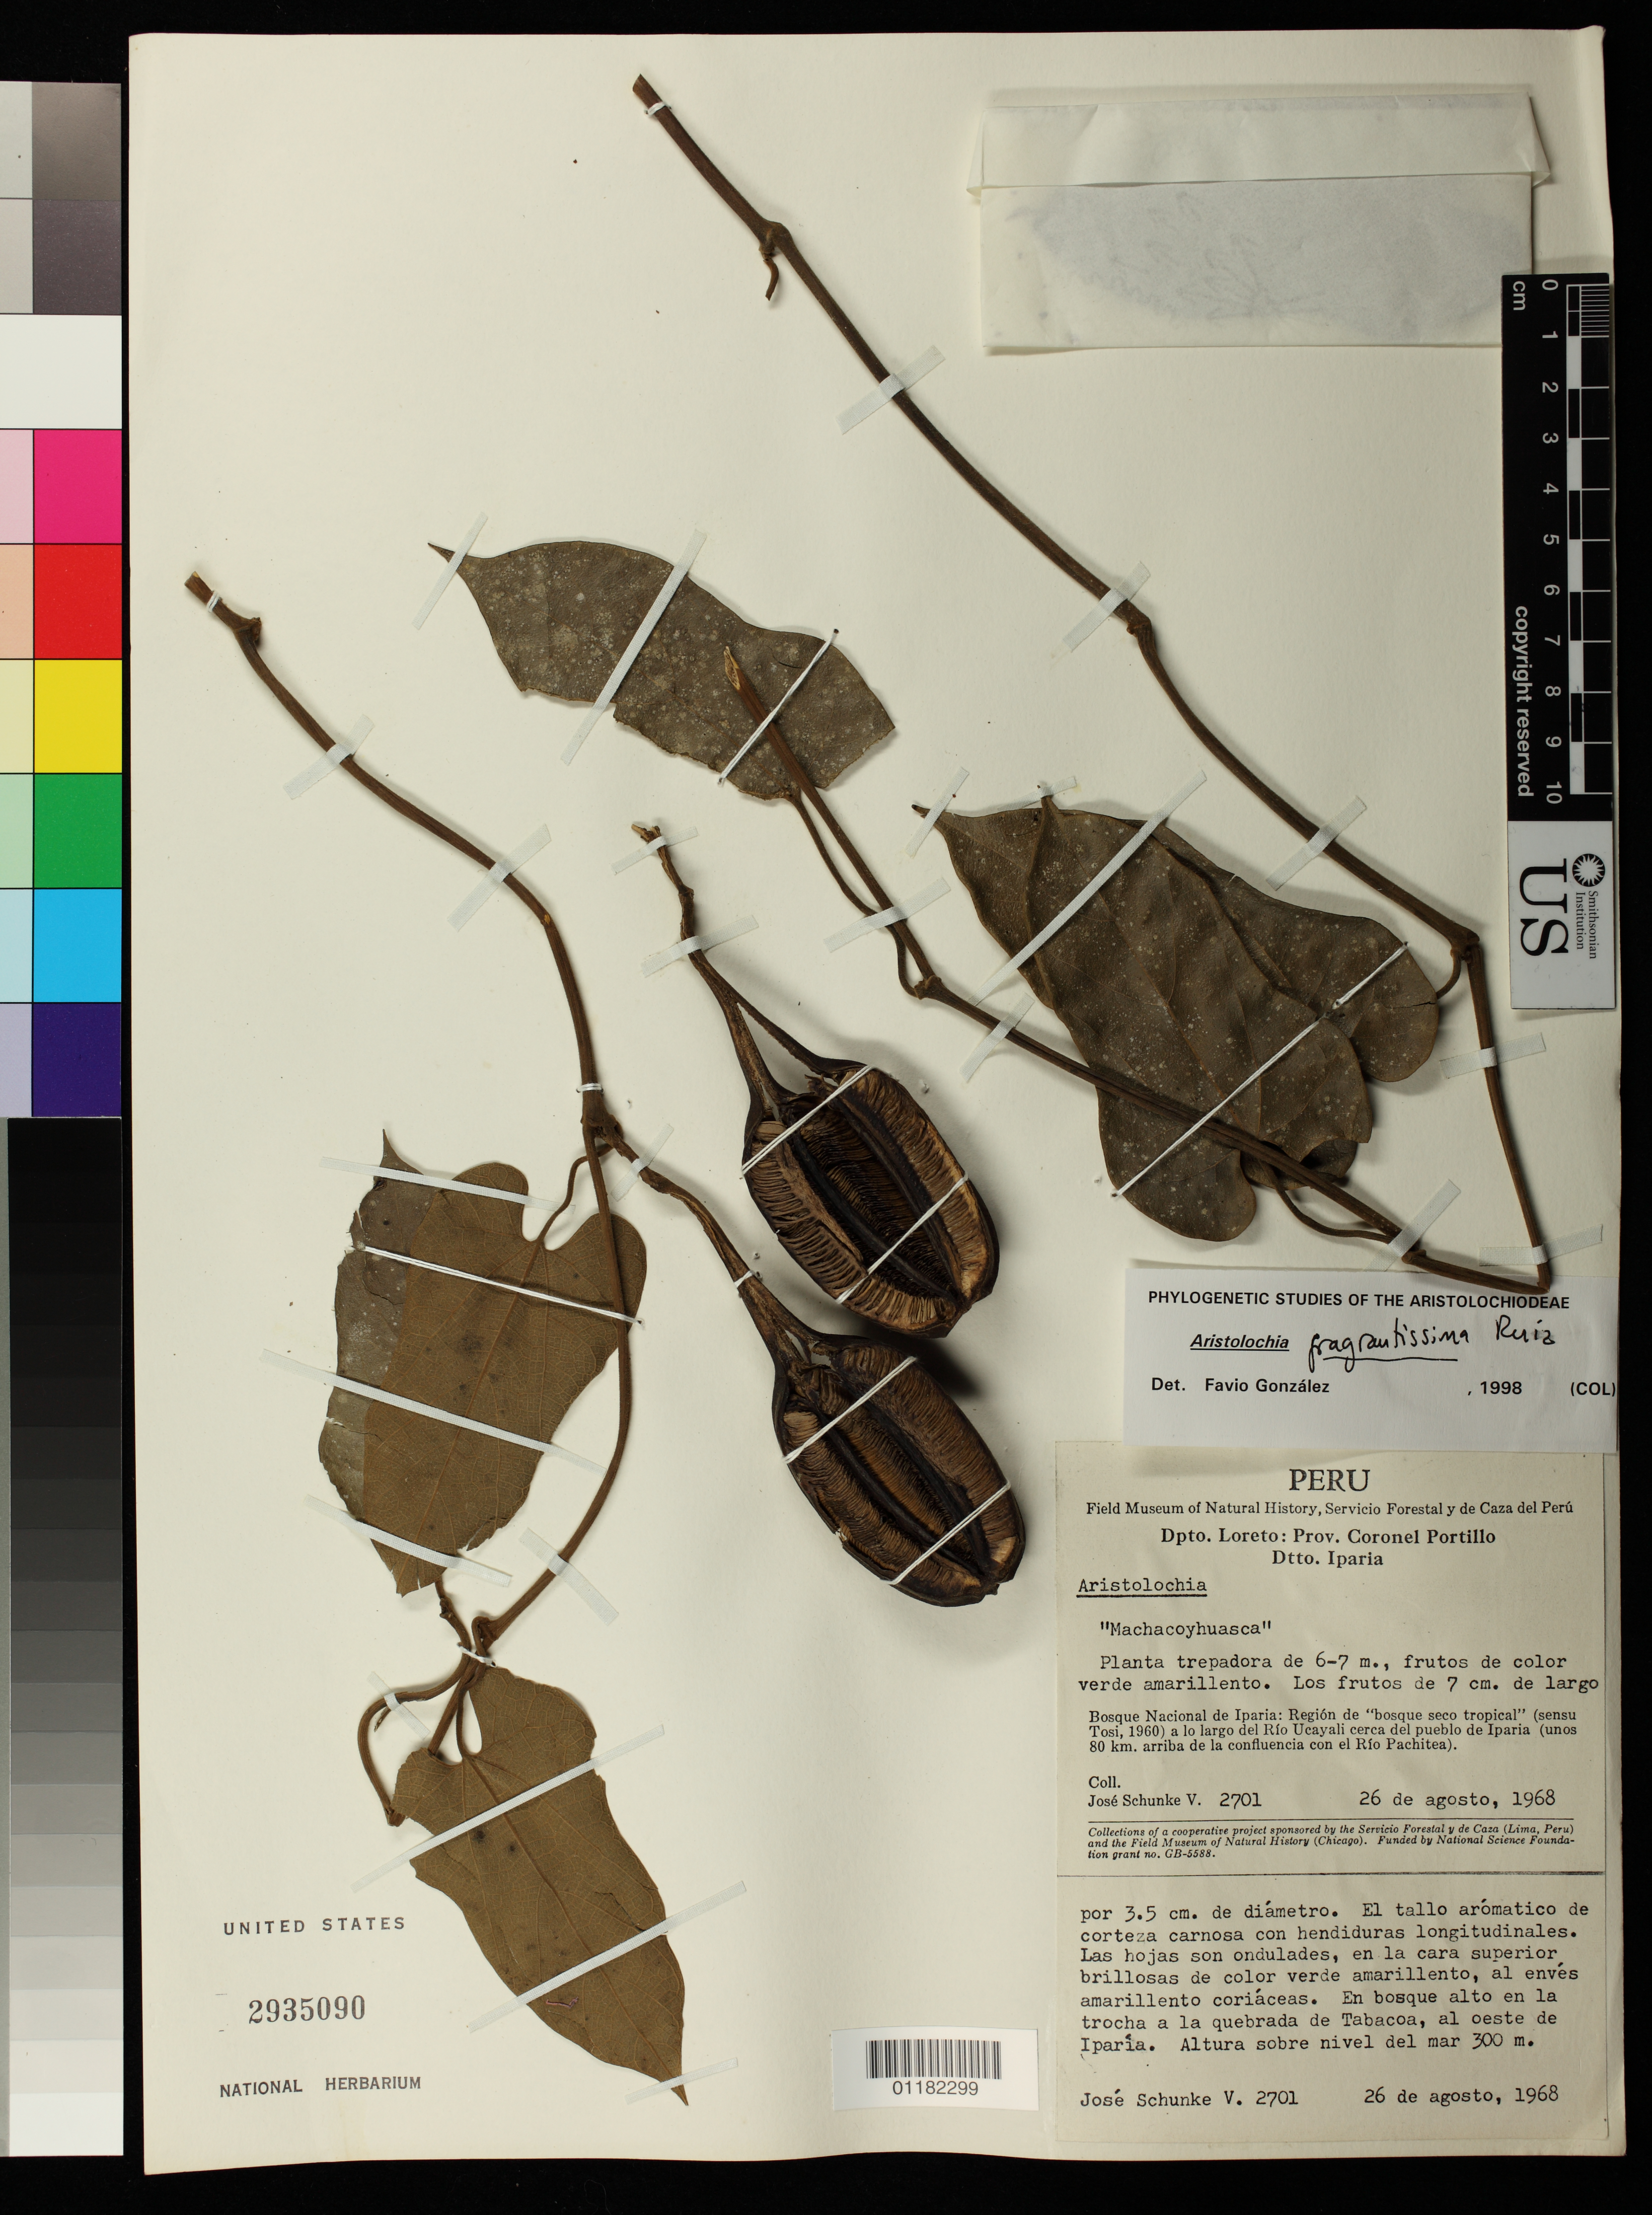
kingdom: Plantae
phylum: Tracheophyta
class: Magnoliopsida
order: Piperales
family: Aristolochiaceae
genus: Aristolochia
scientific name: Aristolochia fragrantissima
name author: Ruiz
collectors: J. Schunke Vigo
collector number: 2701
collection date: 1968-08-26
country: Peru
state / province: Loreto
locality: Province: Coronel Portillo, District: Iparia. Bosque Nacional de Iparia: a lo largo del Rio Ucayali cerca de pueblo de Iparia (unos 80 km arriba de la confluencia con el Rio Pachitea). En bosque alto en las trocha a la quebrada de Tabacoa, al oeste de Ip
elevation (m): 300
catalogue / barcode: US 2935090